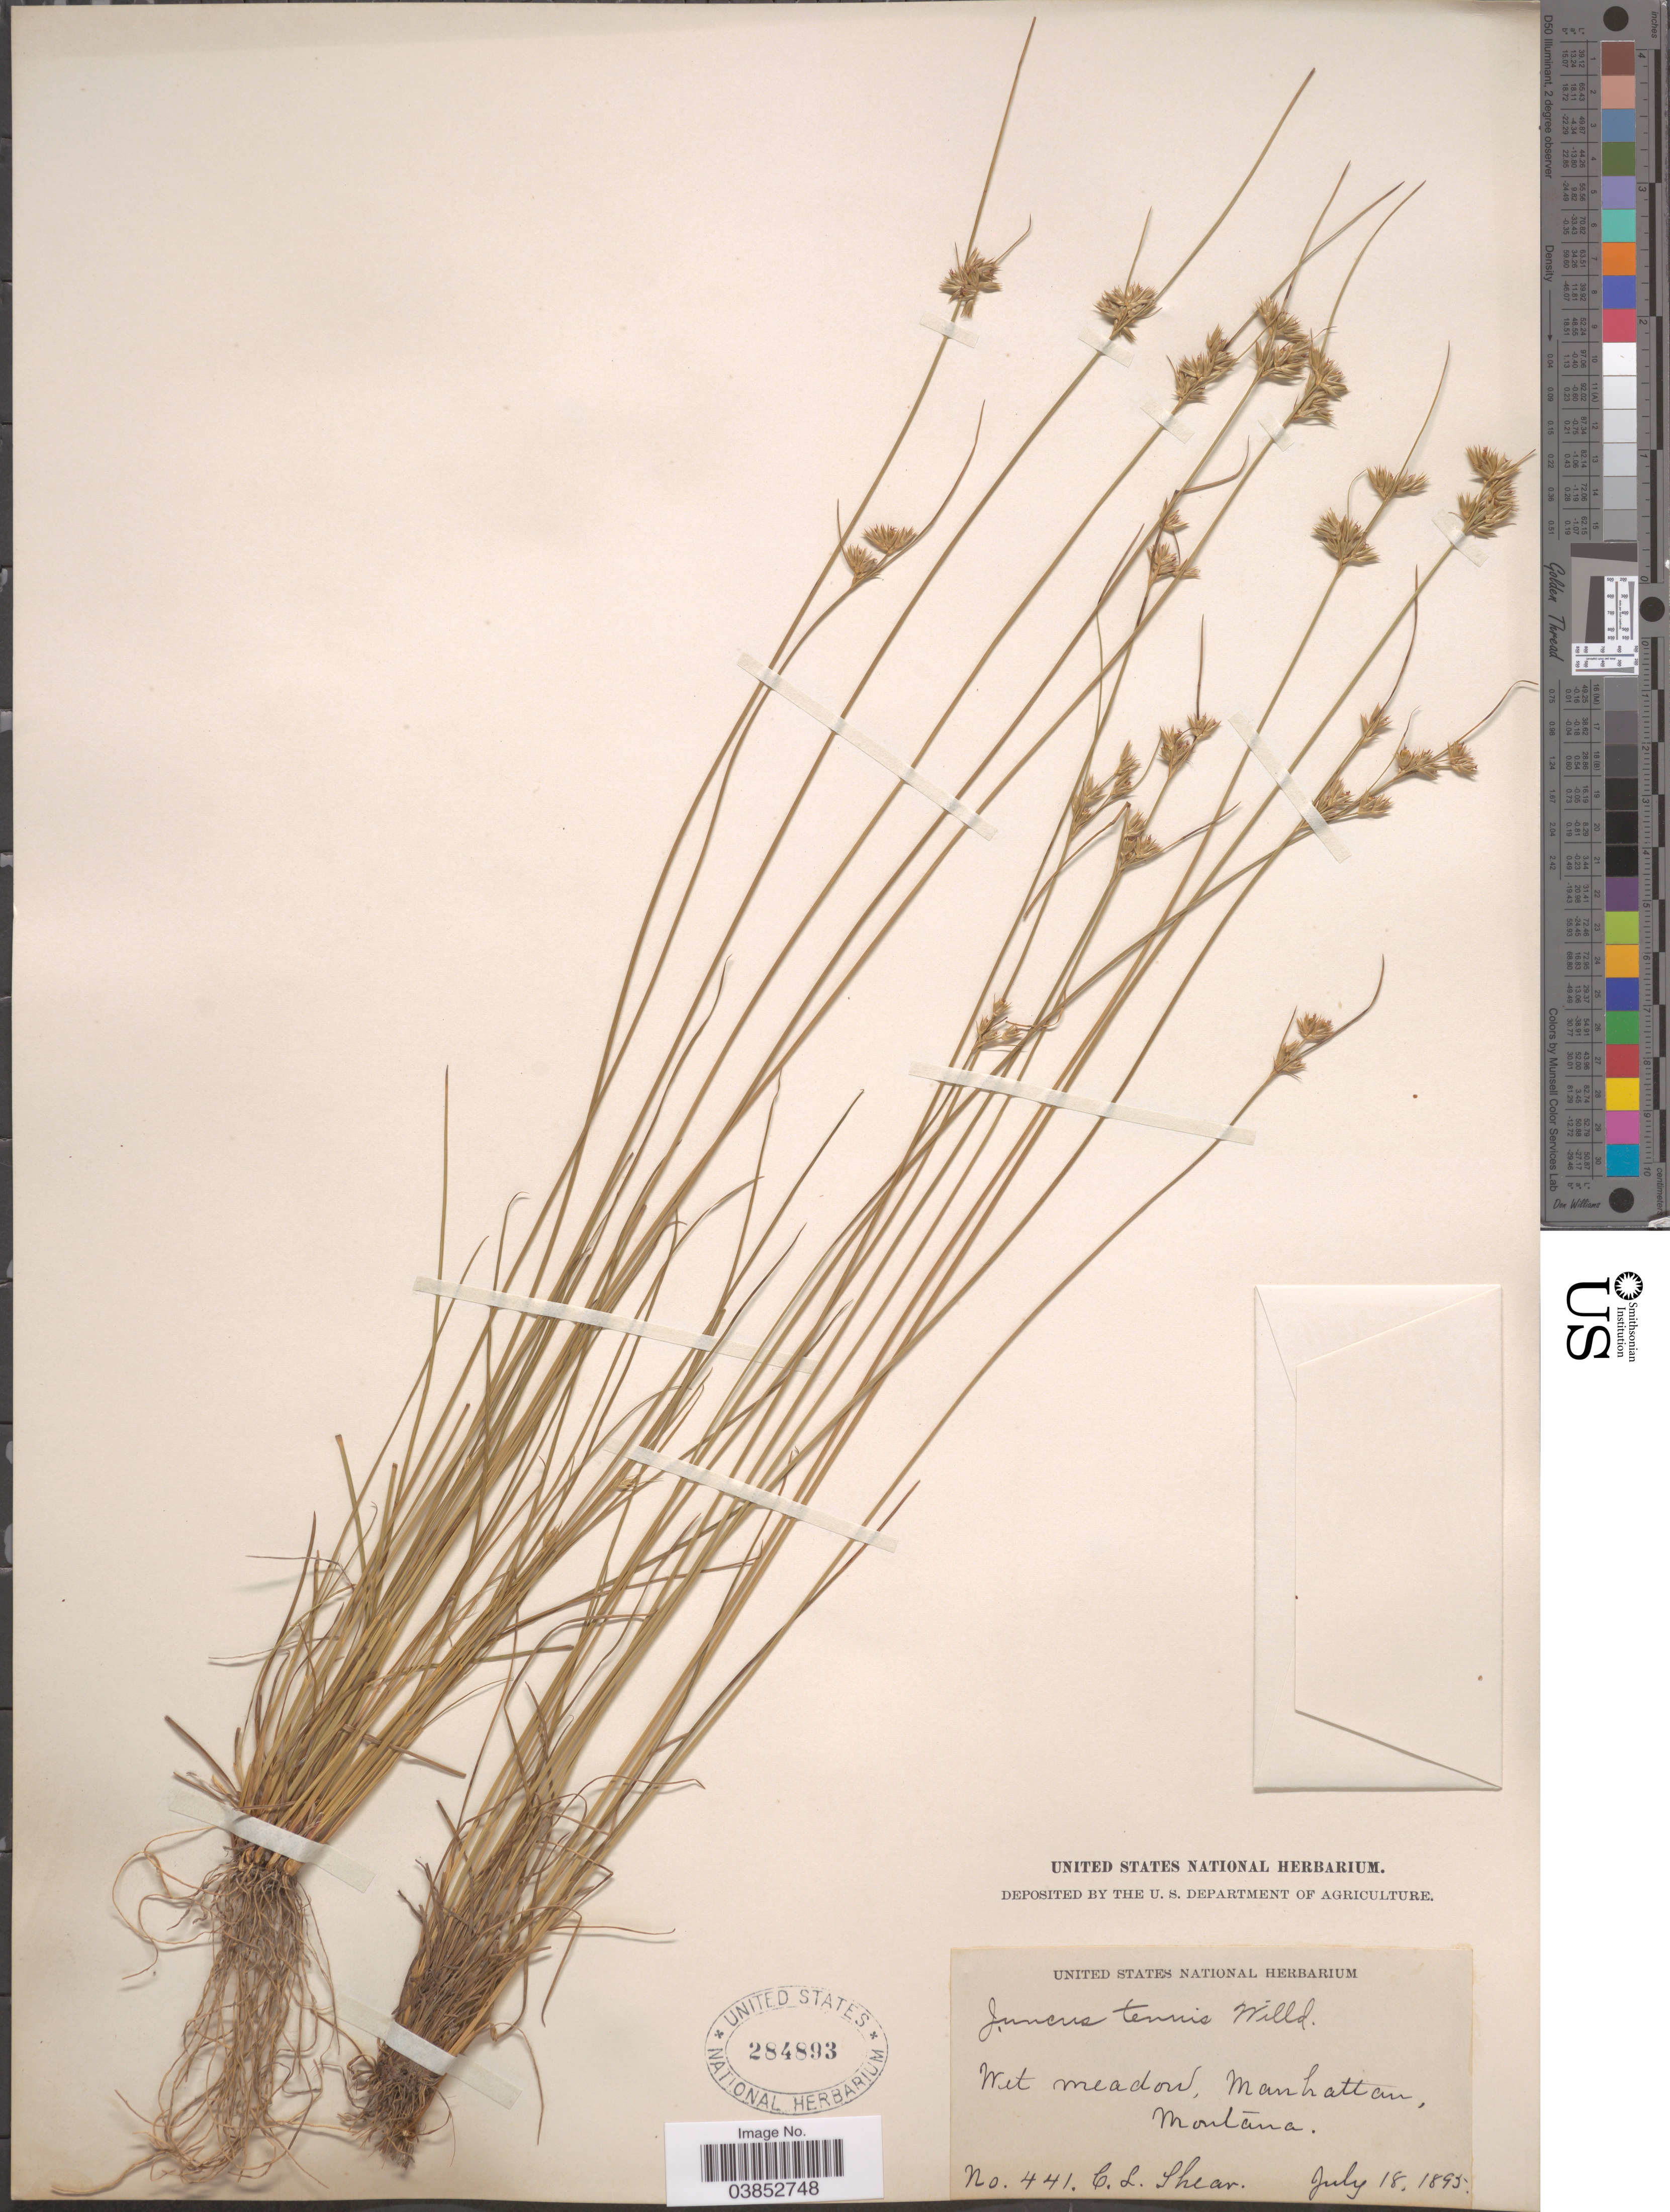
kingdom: Plantae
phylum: Tracheophyta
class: Liliopsida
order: Poales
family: Juncaceae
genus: Juncus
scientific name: Juncus dudleyi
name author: Wiegand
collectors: C. L. Shear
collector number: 441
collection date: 1895-07-18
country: United States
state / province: Montana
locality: Manhattan.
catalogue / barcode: US 284893